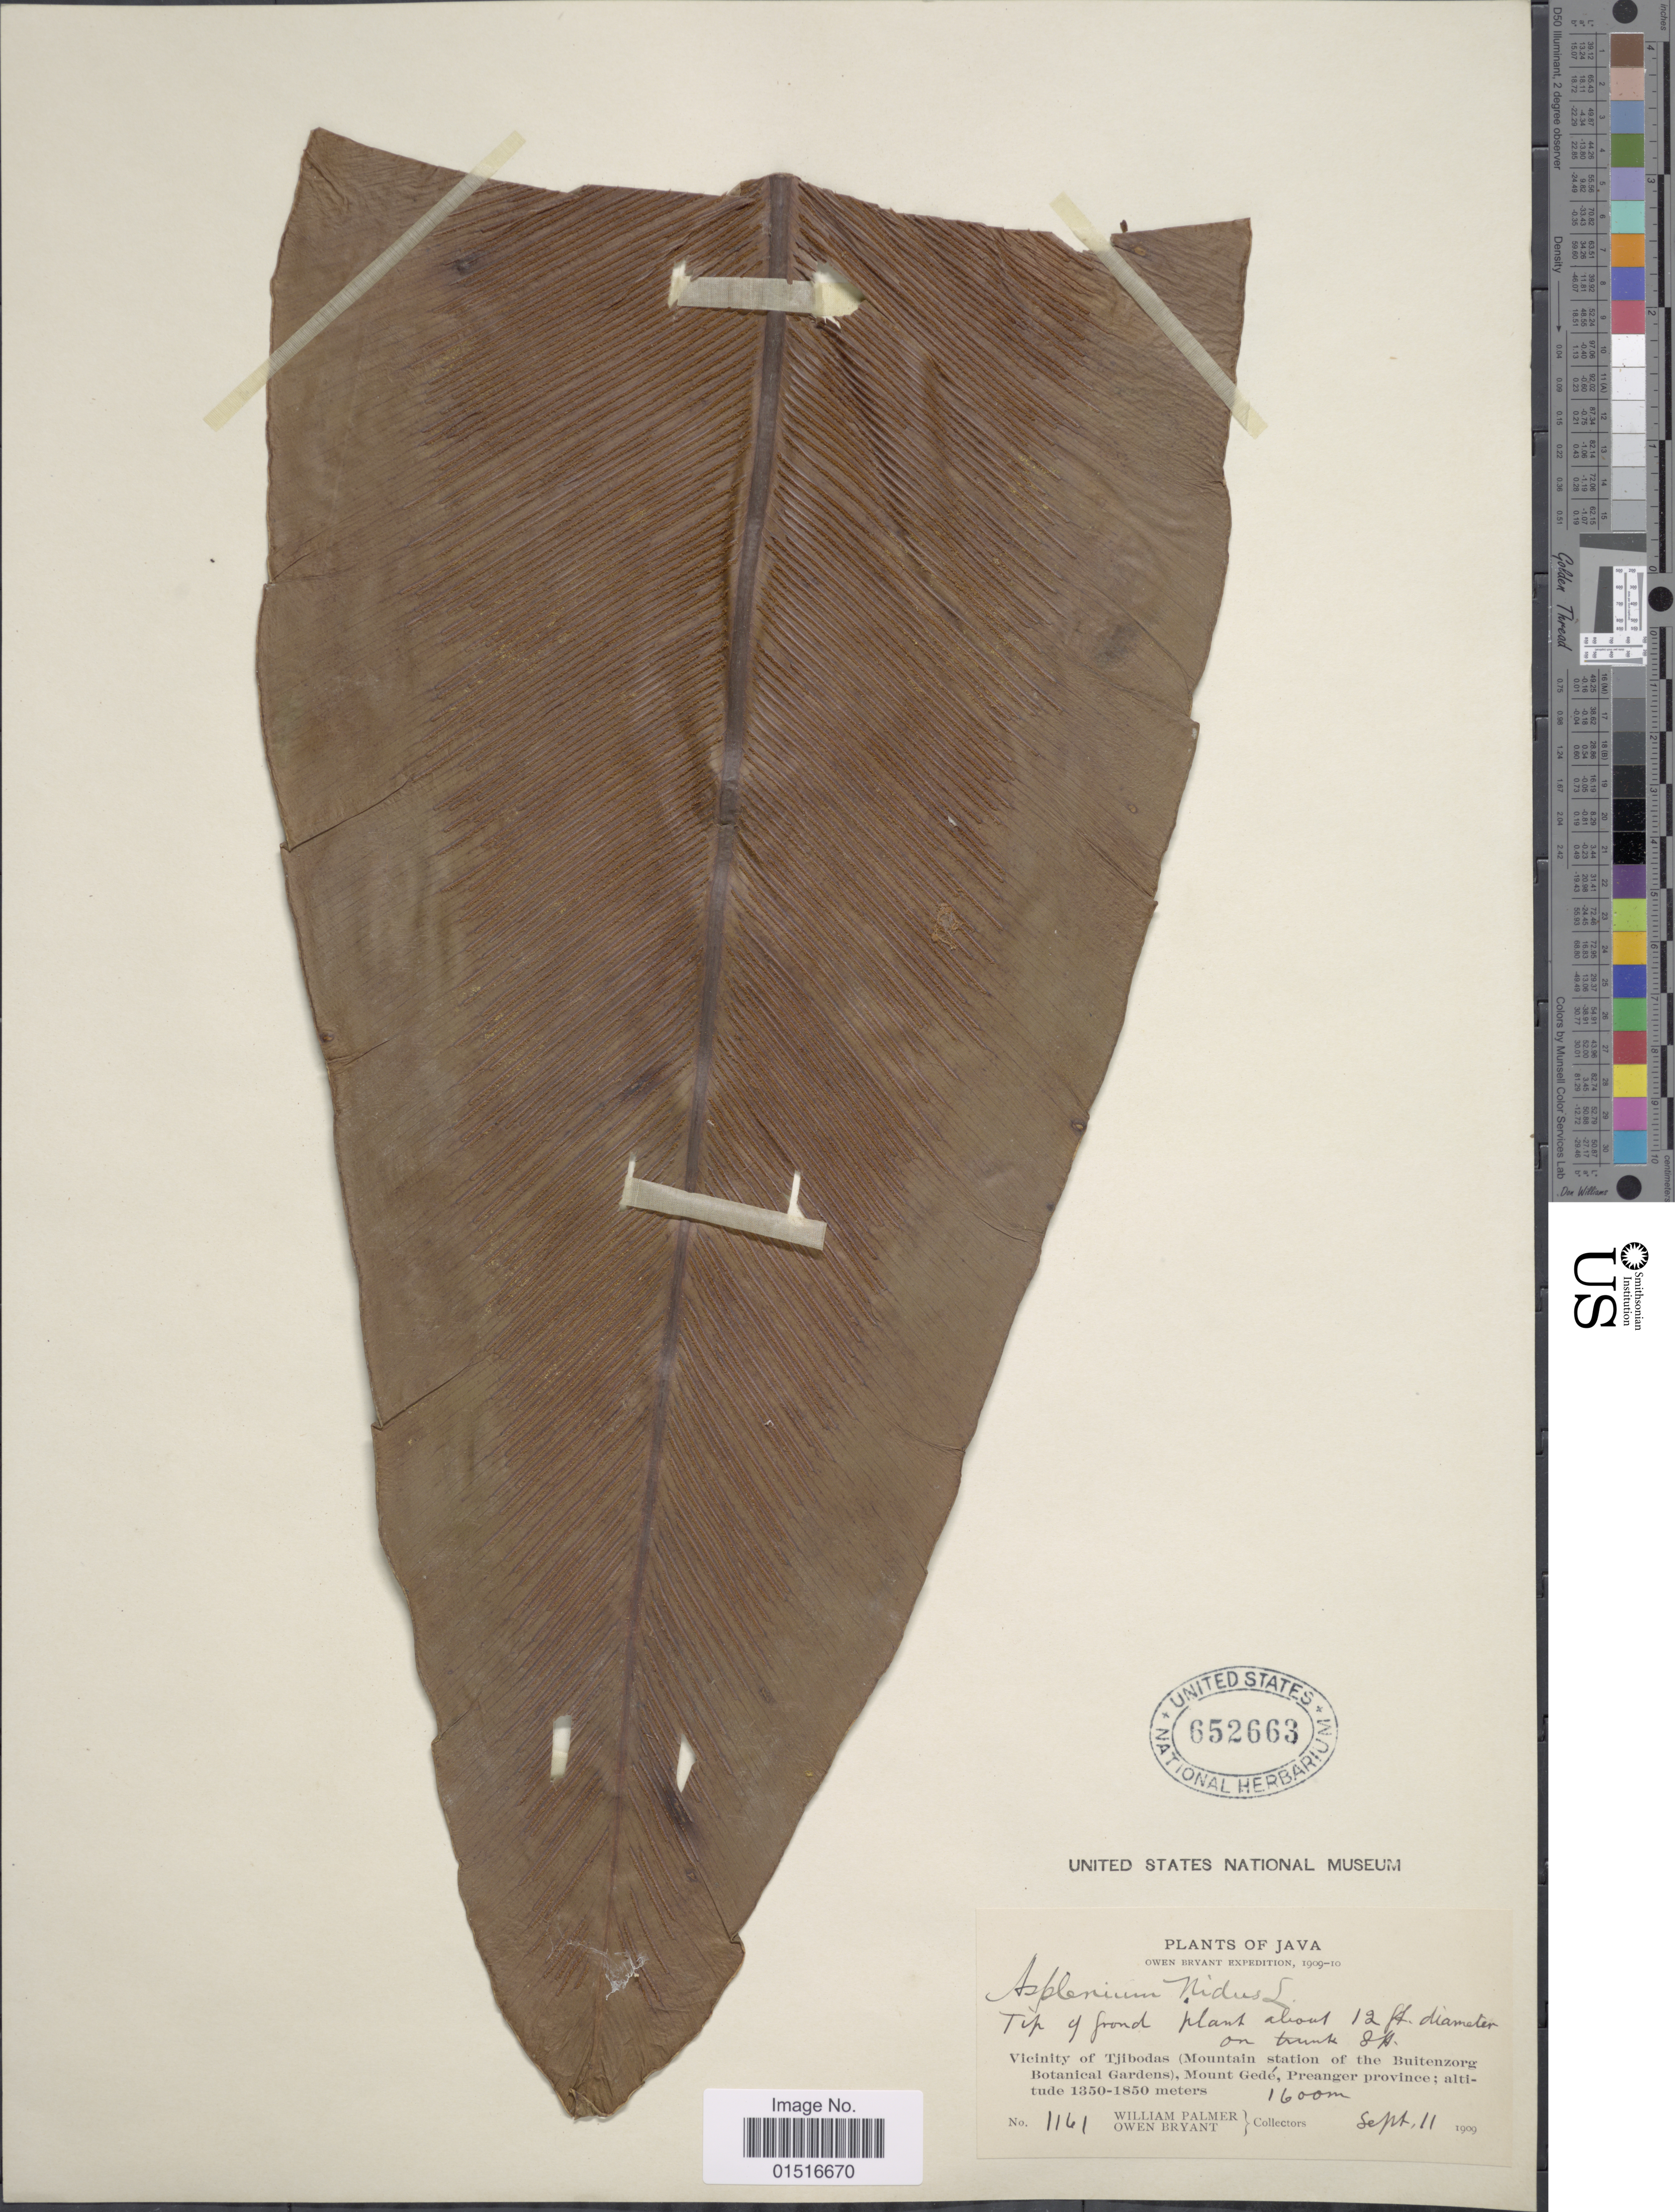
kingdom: Plantae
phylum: Tracheophyta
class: Polypodiopsida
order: Polypodiales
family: Aspleniaceae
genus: Asplenium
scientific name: Asplenium nidus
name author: L.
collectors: W. Palmer & O. Bryant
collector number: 1161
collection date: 1909-09-11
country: Indonesia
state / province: Java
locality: Vicinity of Tjibodas (Mountain station of the Buitenzorg Botanical Gardens), Mount Gede, Preanger province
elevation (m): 1600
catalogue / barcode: US 652663